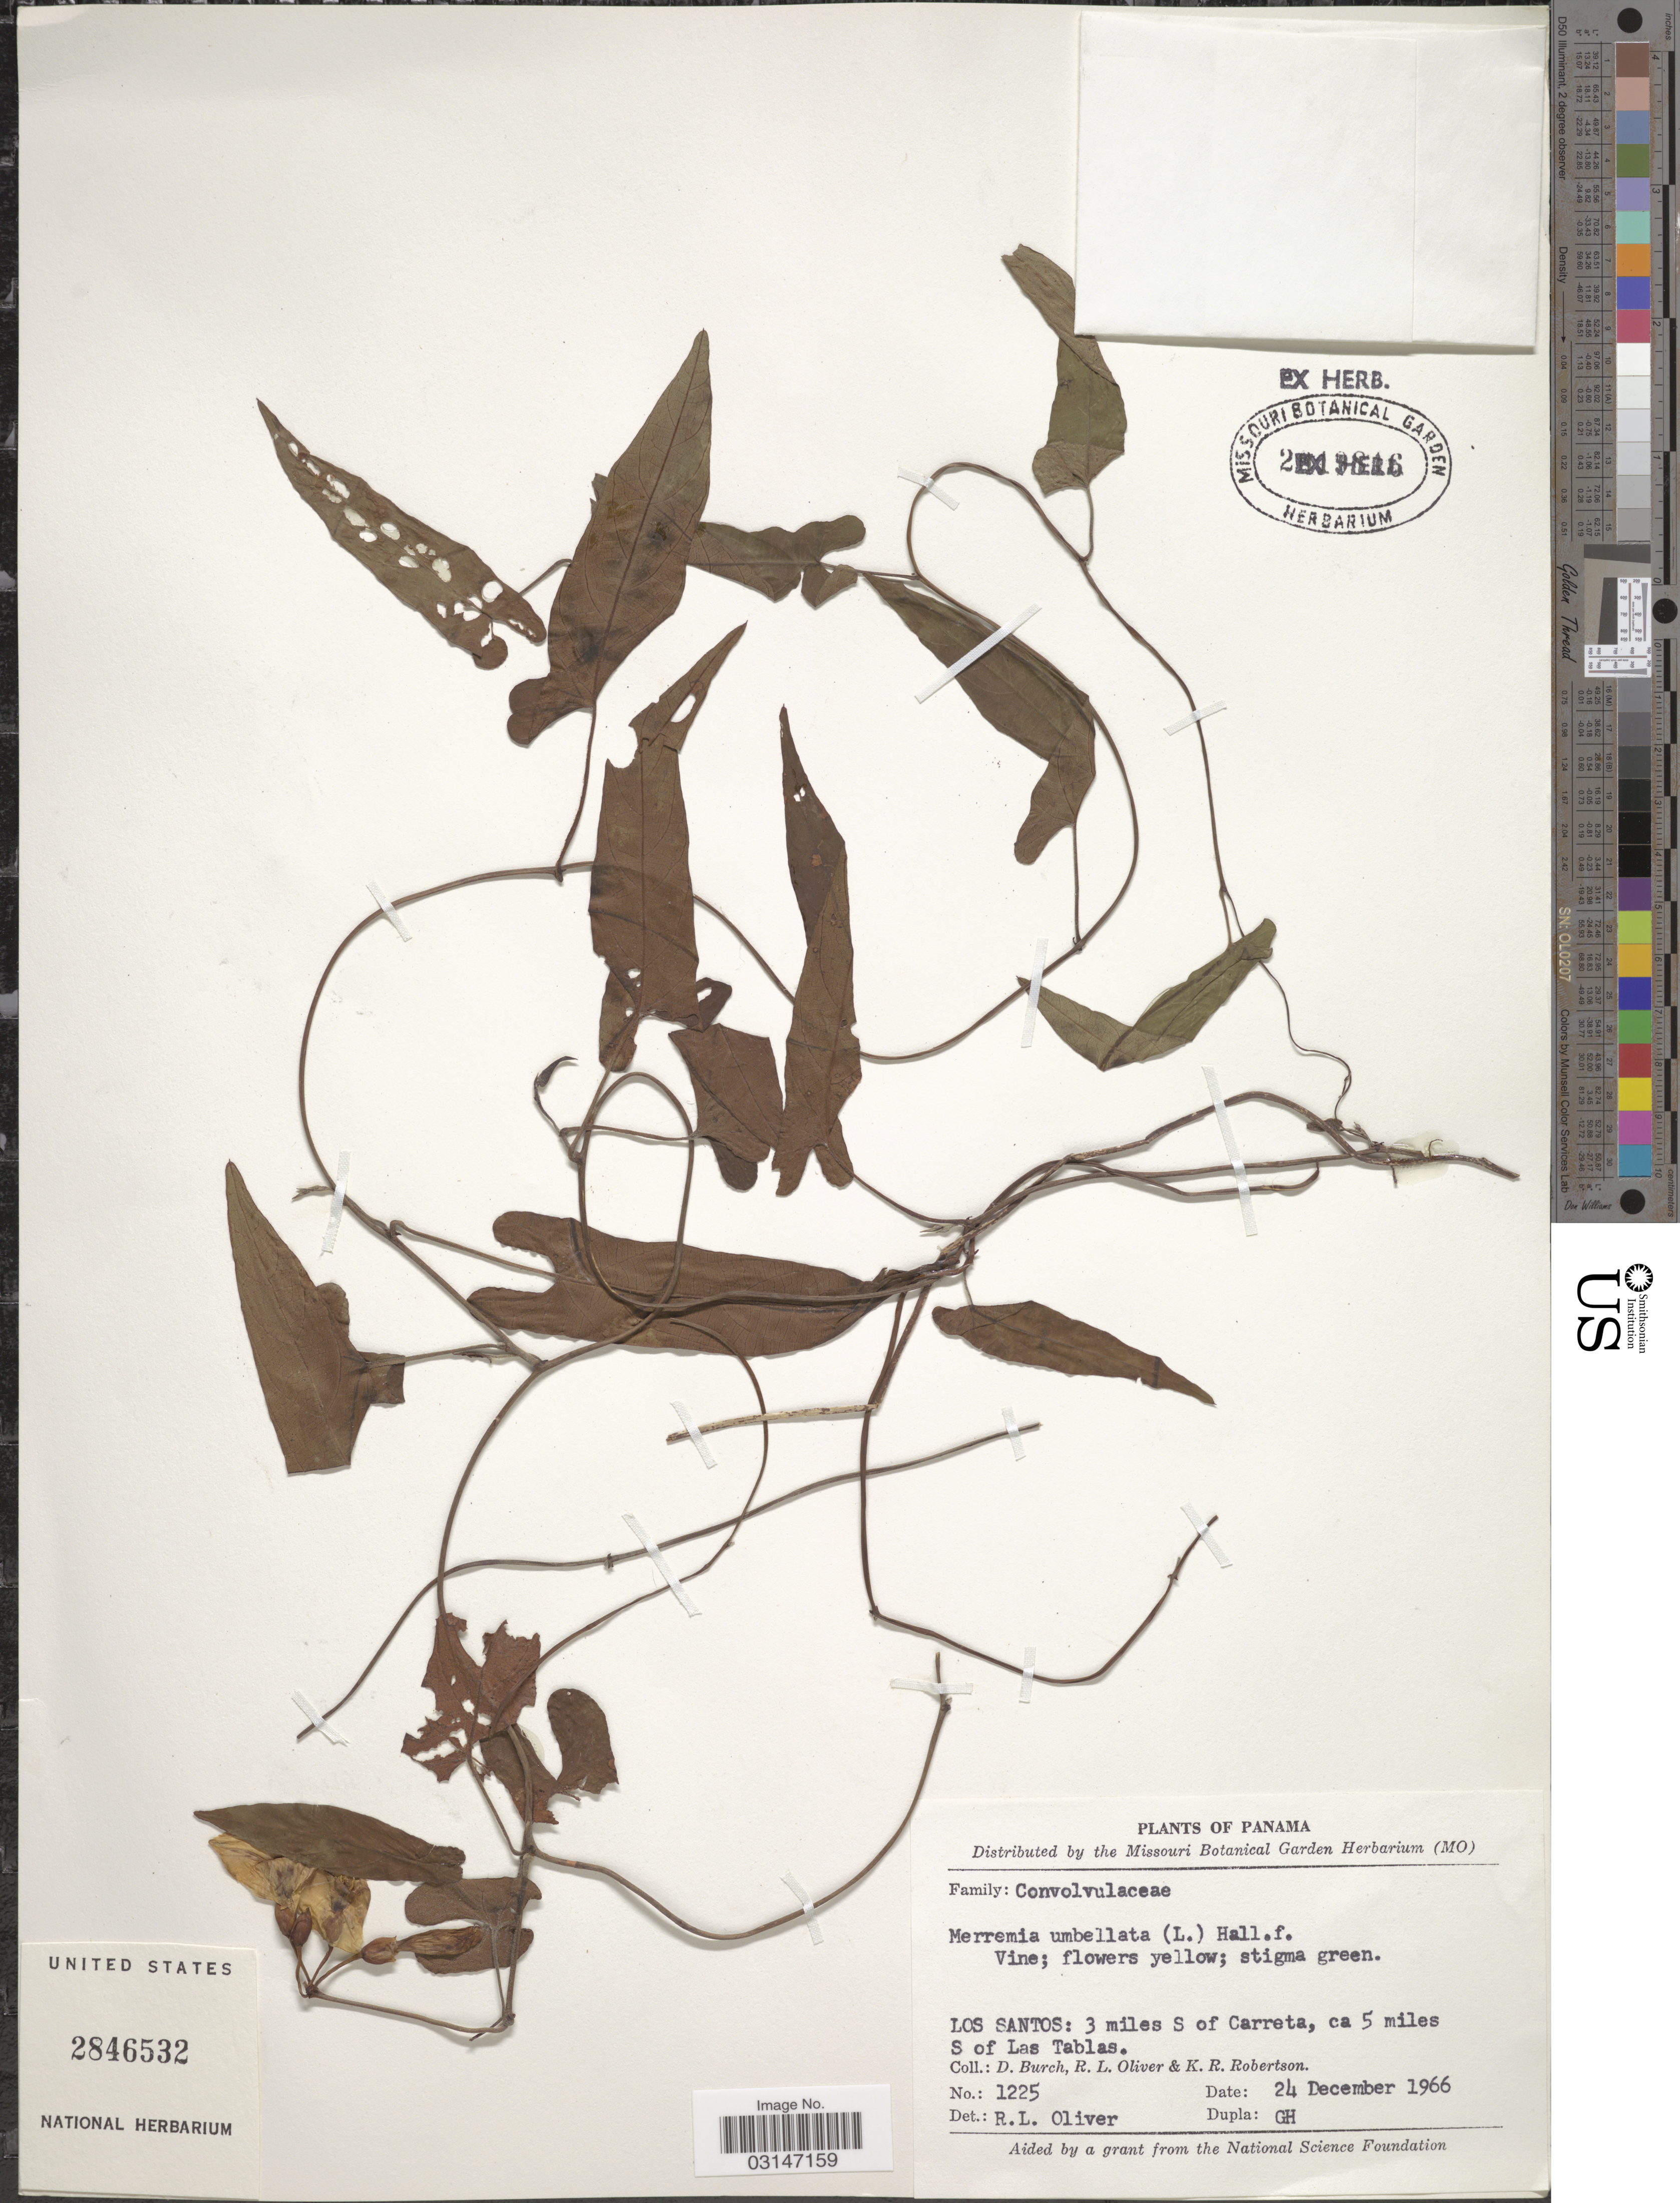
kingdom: Plantae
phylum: Tracheophyta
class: Magnoliopsida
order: Solanales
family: Convolvulaceae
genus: Merremia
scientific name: Merremia umbellata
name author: (L.) Hallier f.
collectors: D. Burch, R. Oliver & K. Robertson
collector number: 1225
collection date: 1966-12-24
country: Panama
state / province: Los Santos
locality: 3 miles S of Carreta, ca 5 miles S of Las Tablas.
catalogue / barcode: US 2846532